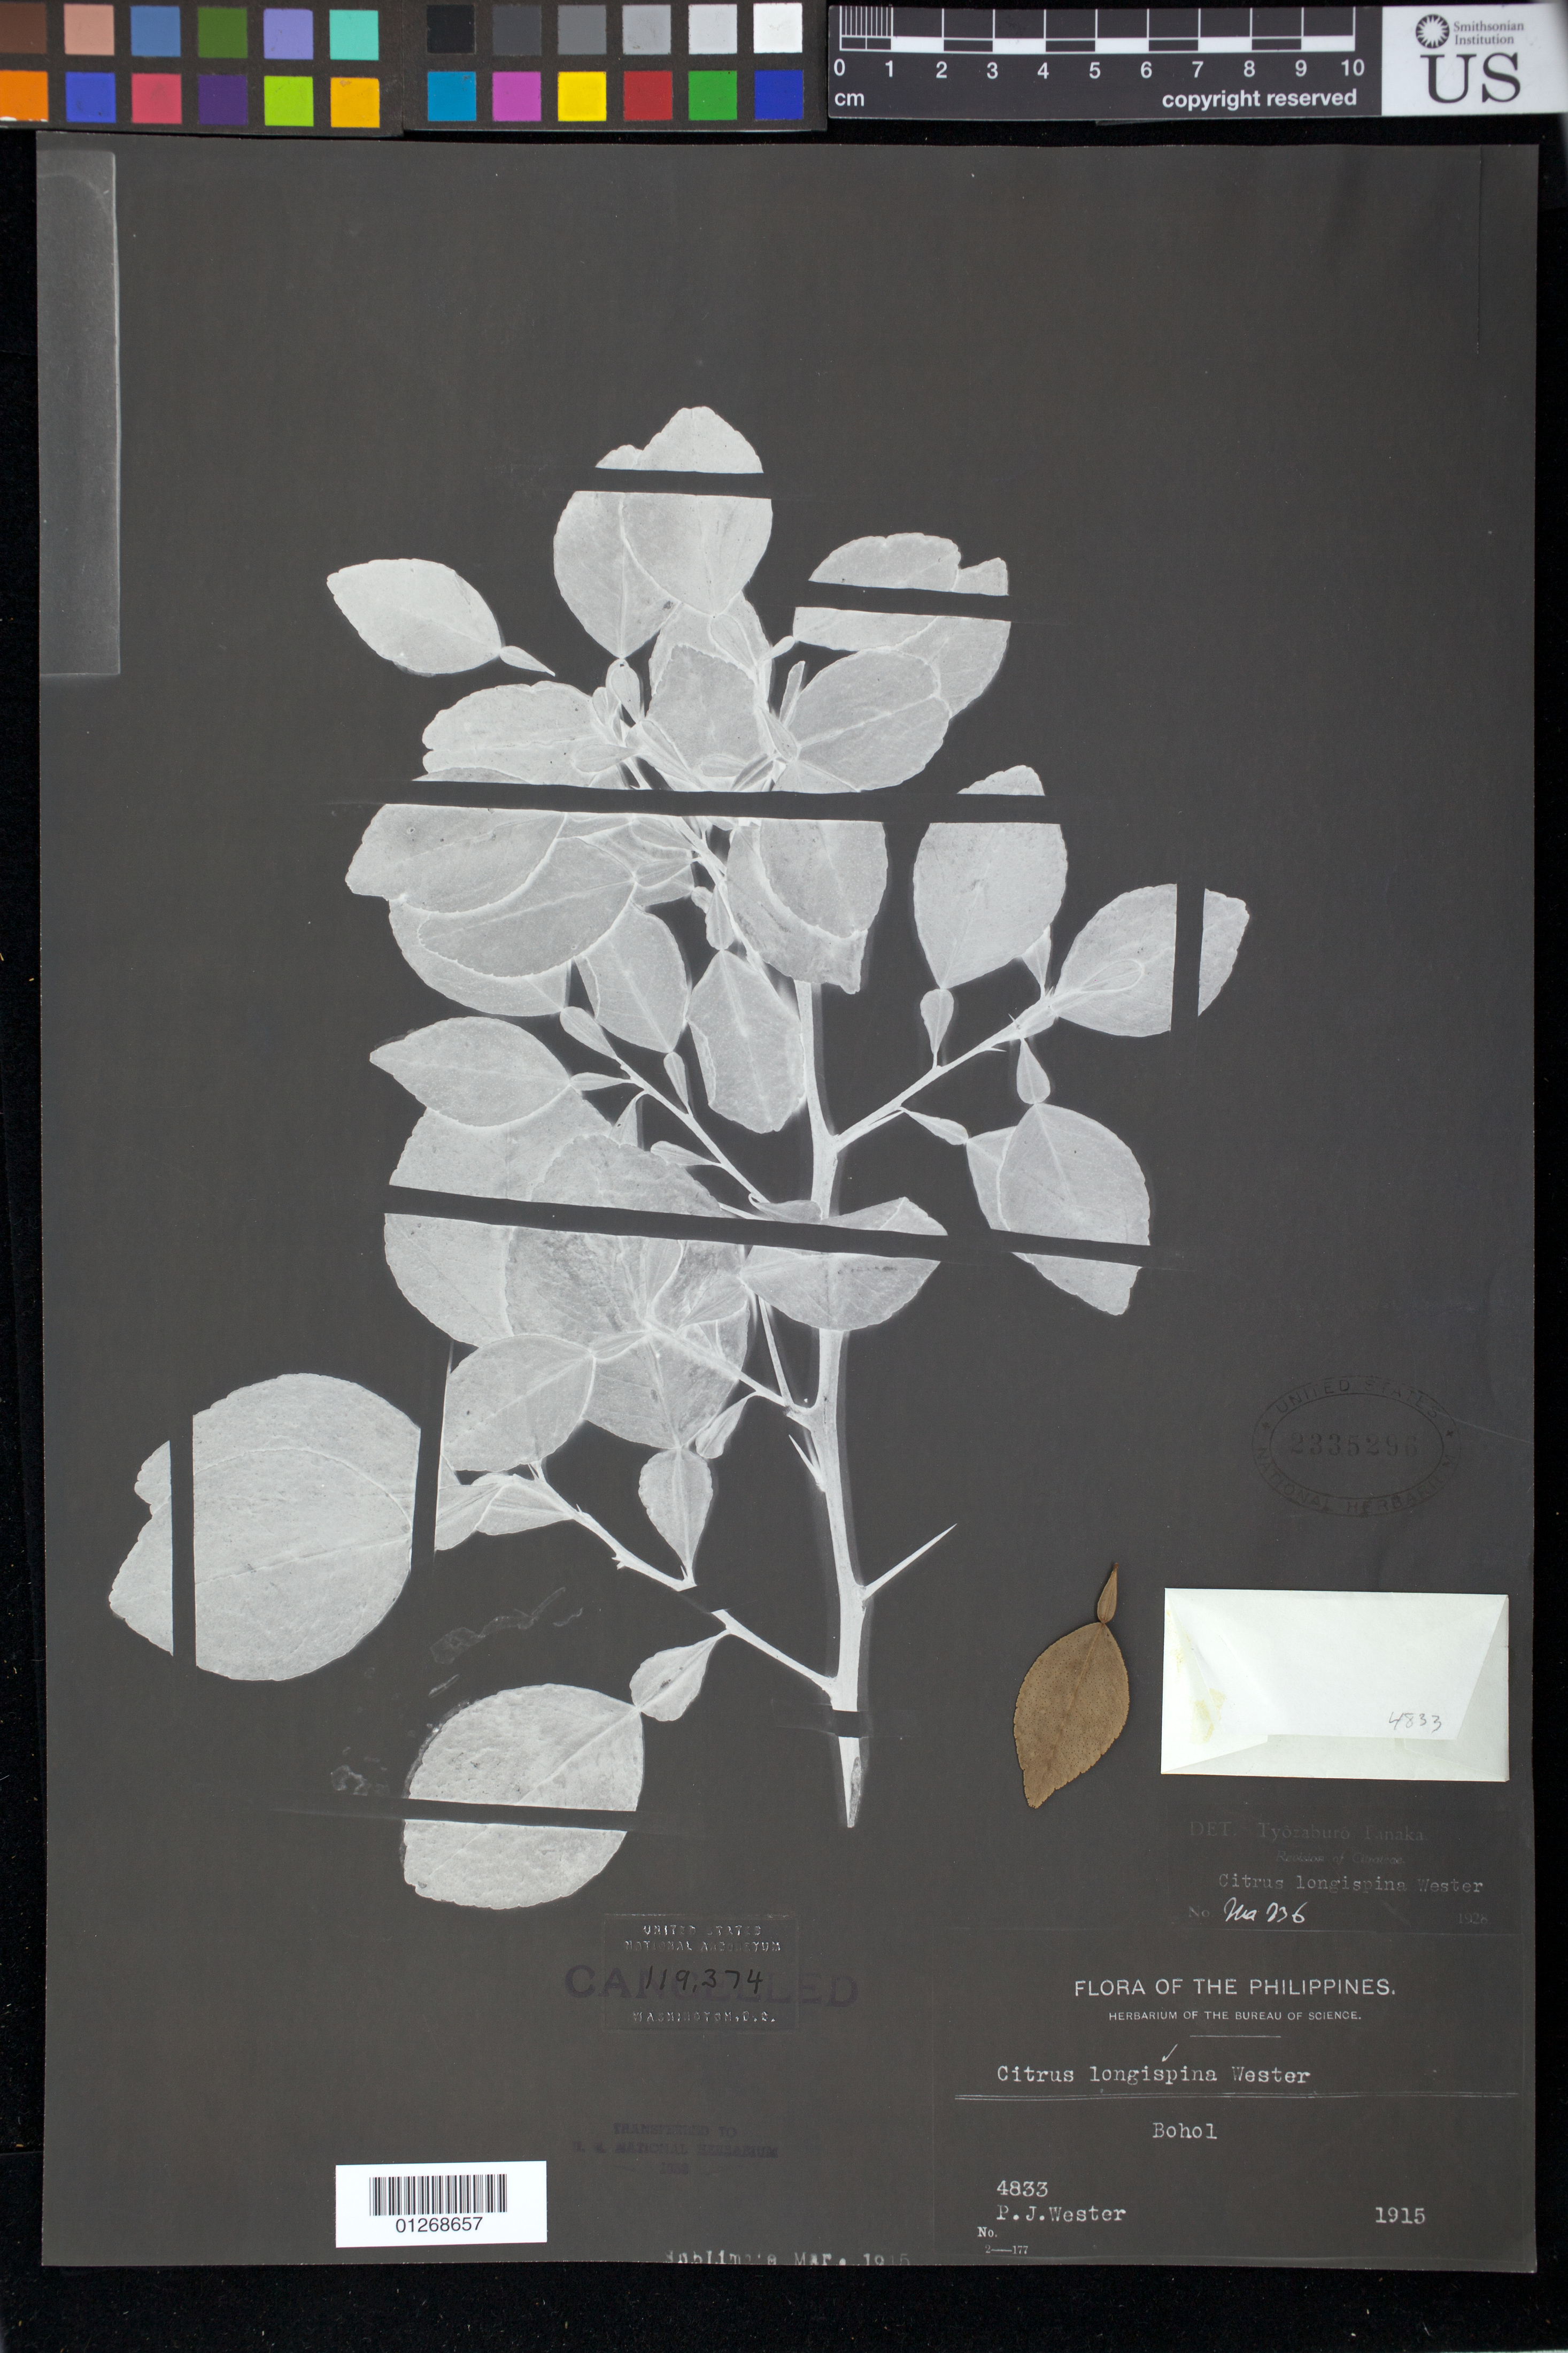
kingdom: Plantae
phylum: Tracheophyta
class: Magnoliopsida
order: Sapindales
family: Rutaceae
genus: Citrus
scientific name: Citrus longispina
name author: Wester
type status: Isosyntype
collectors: P. J. Wester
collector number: Bur. Sci. 4833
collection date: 1915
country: Philippines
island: Bohol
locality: Bohol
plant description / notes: Sheet ex herb. National Arboretum (NA), transferred to U.S. National Herbarium 1953. Photocopy (negative) and fragmentary material of type specimen, origin unclear.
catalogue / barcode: US 2335296